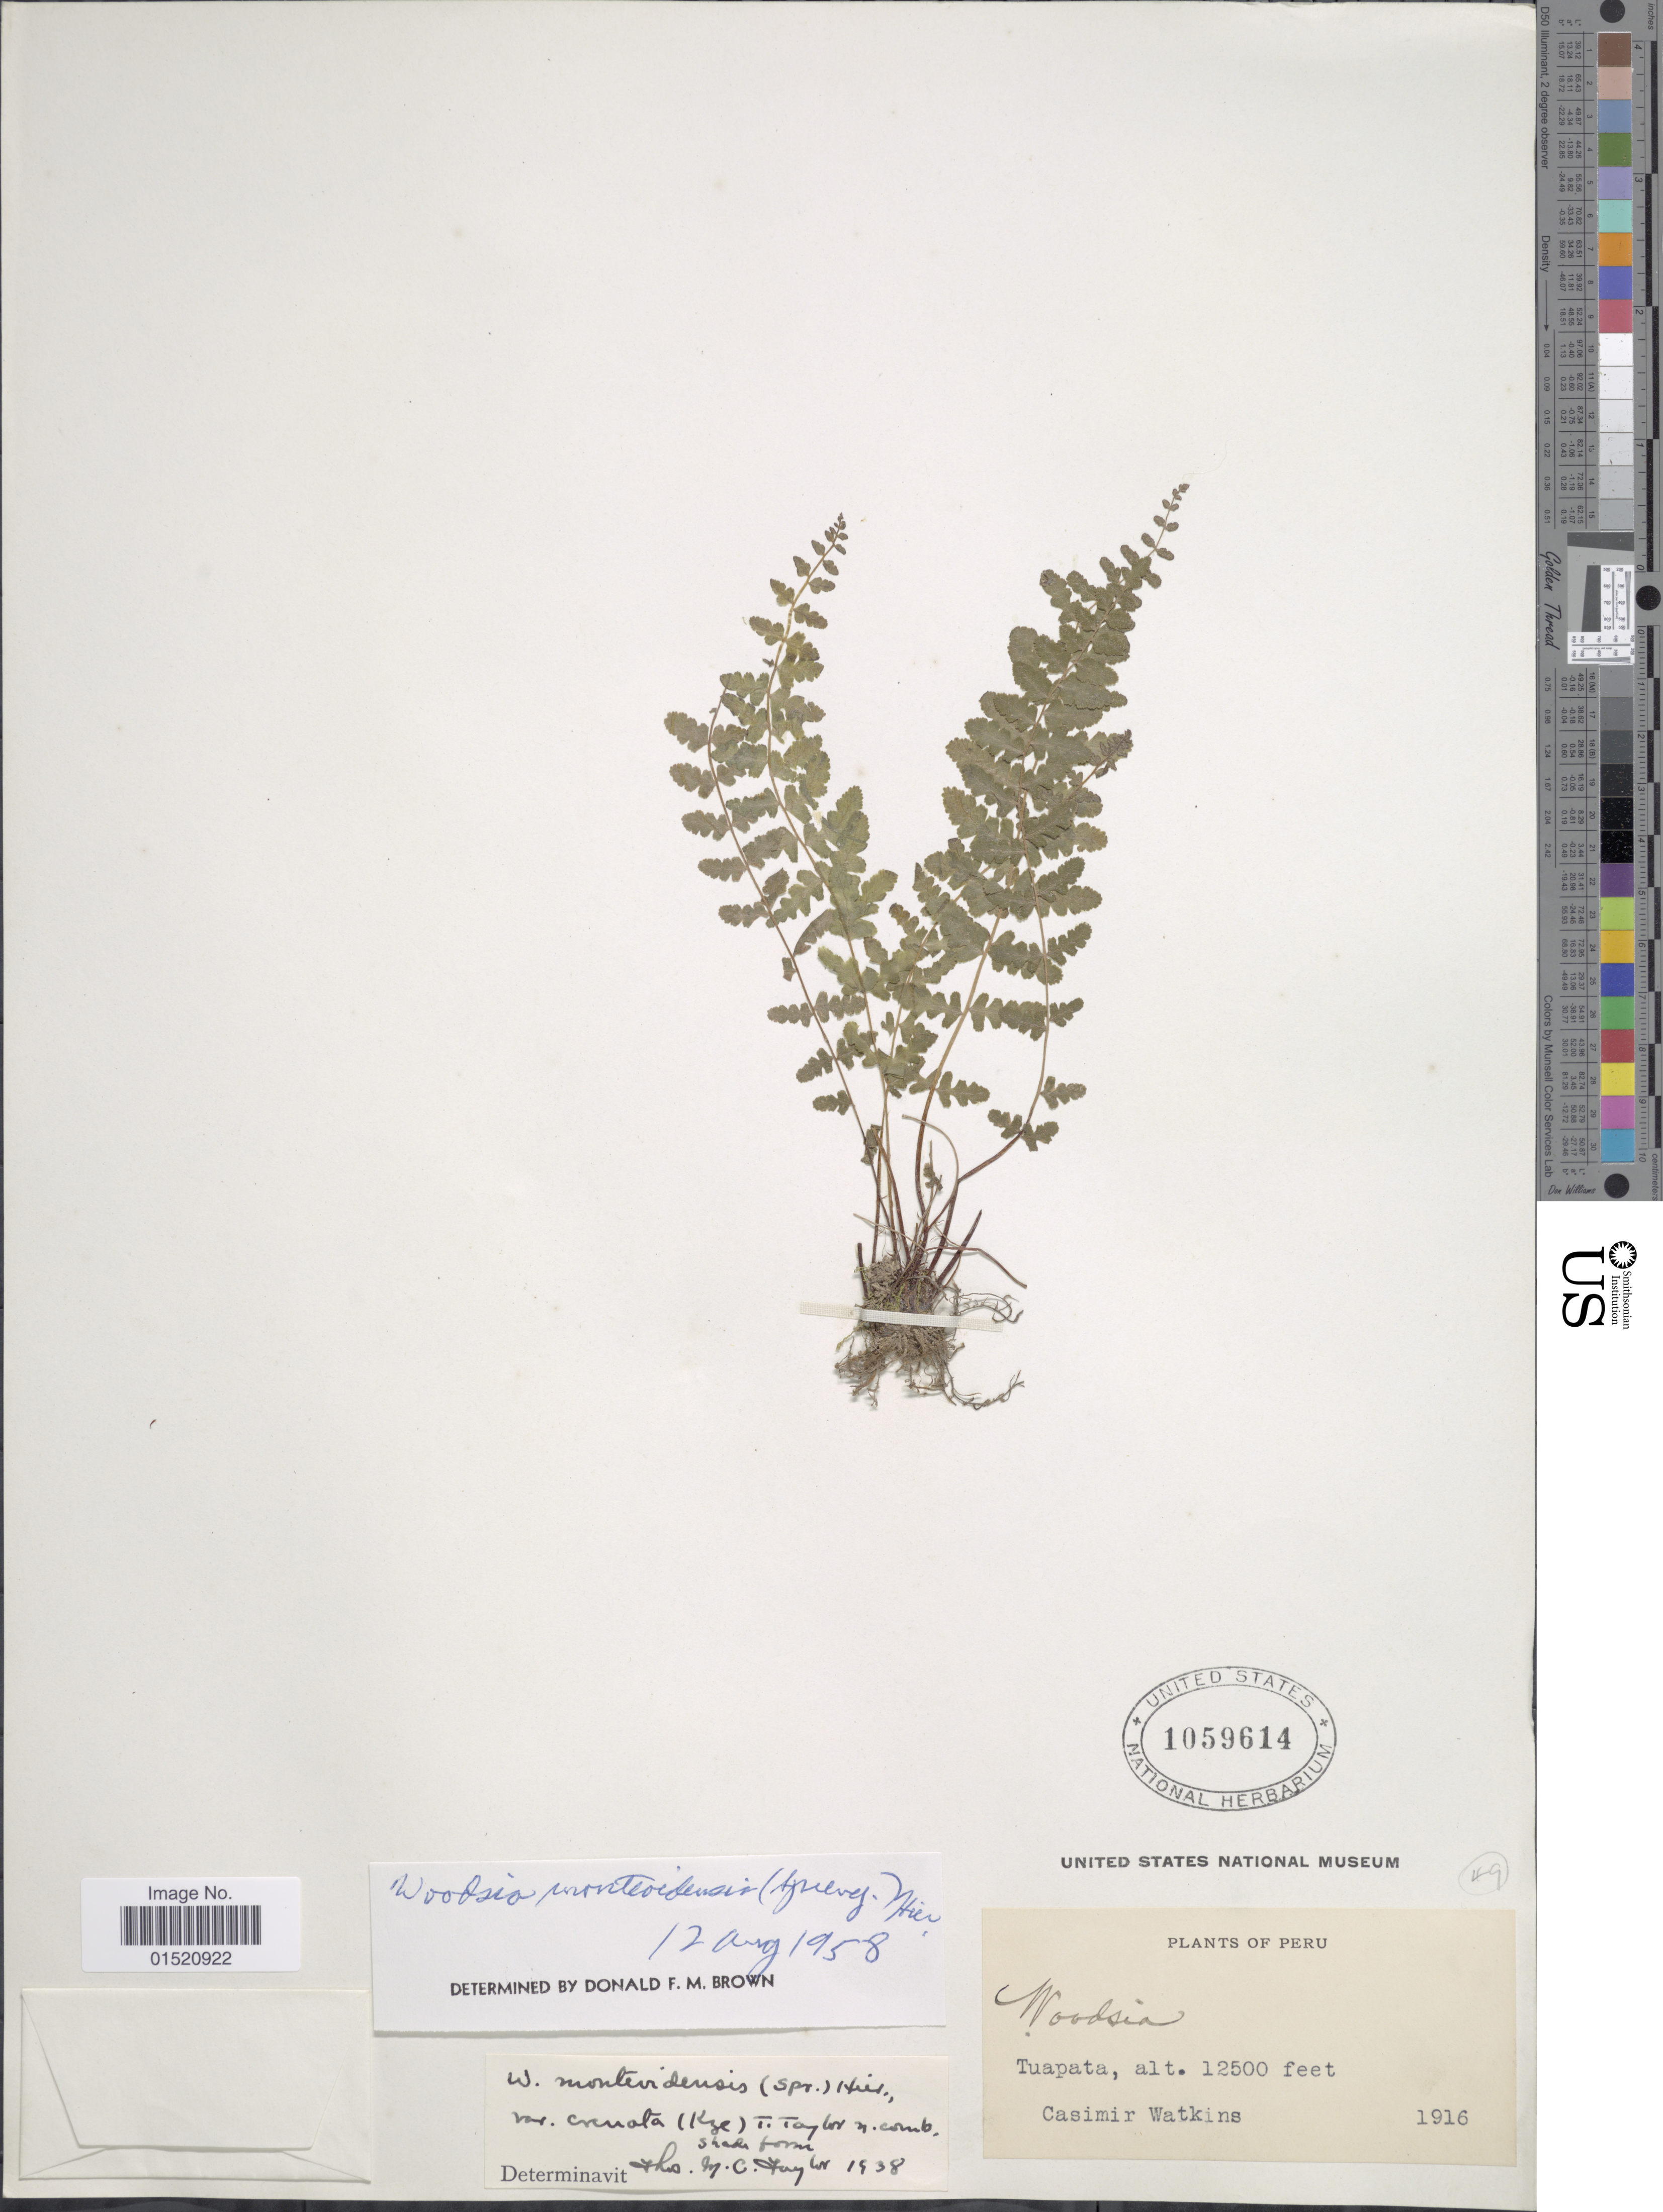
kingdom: Plantae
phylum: Tracheophyta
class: Polypodiopsida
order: Polypodiales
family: Woodsiaceae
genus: Woodsia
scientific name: Woodsia montevidensis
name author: (Spreng.) Hieron.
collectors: C. Watkins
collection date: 1916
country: Peru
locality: Tuapata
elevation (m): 3810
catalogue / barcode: US 1059614